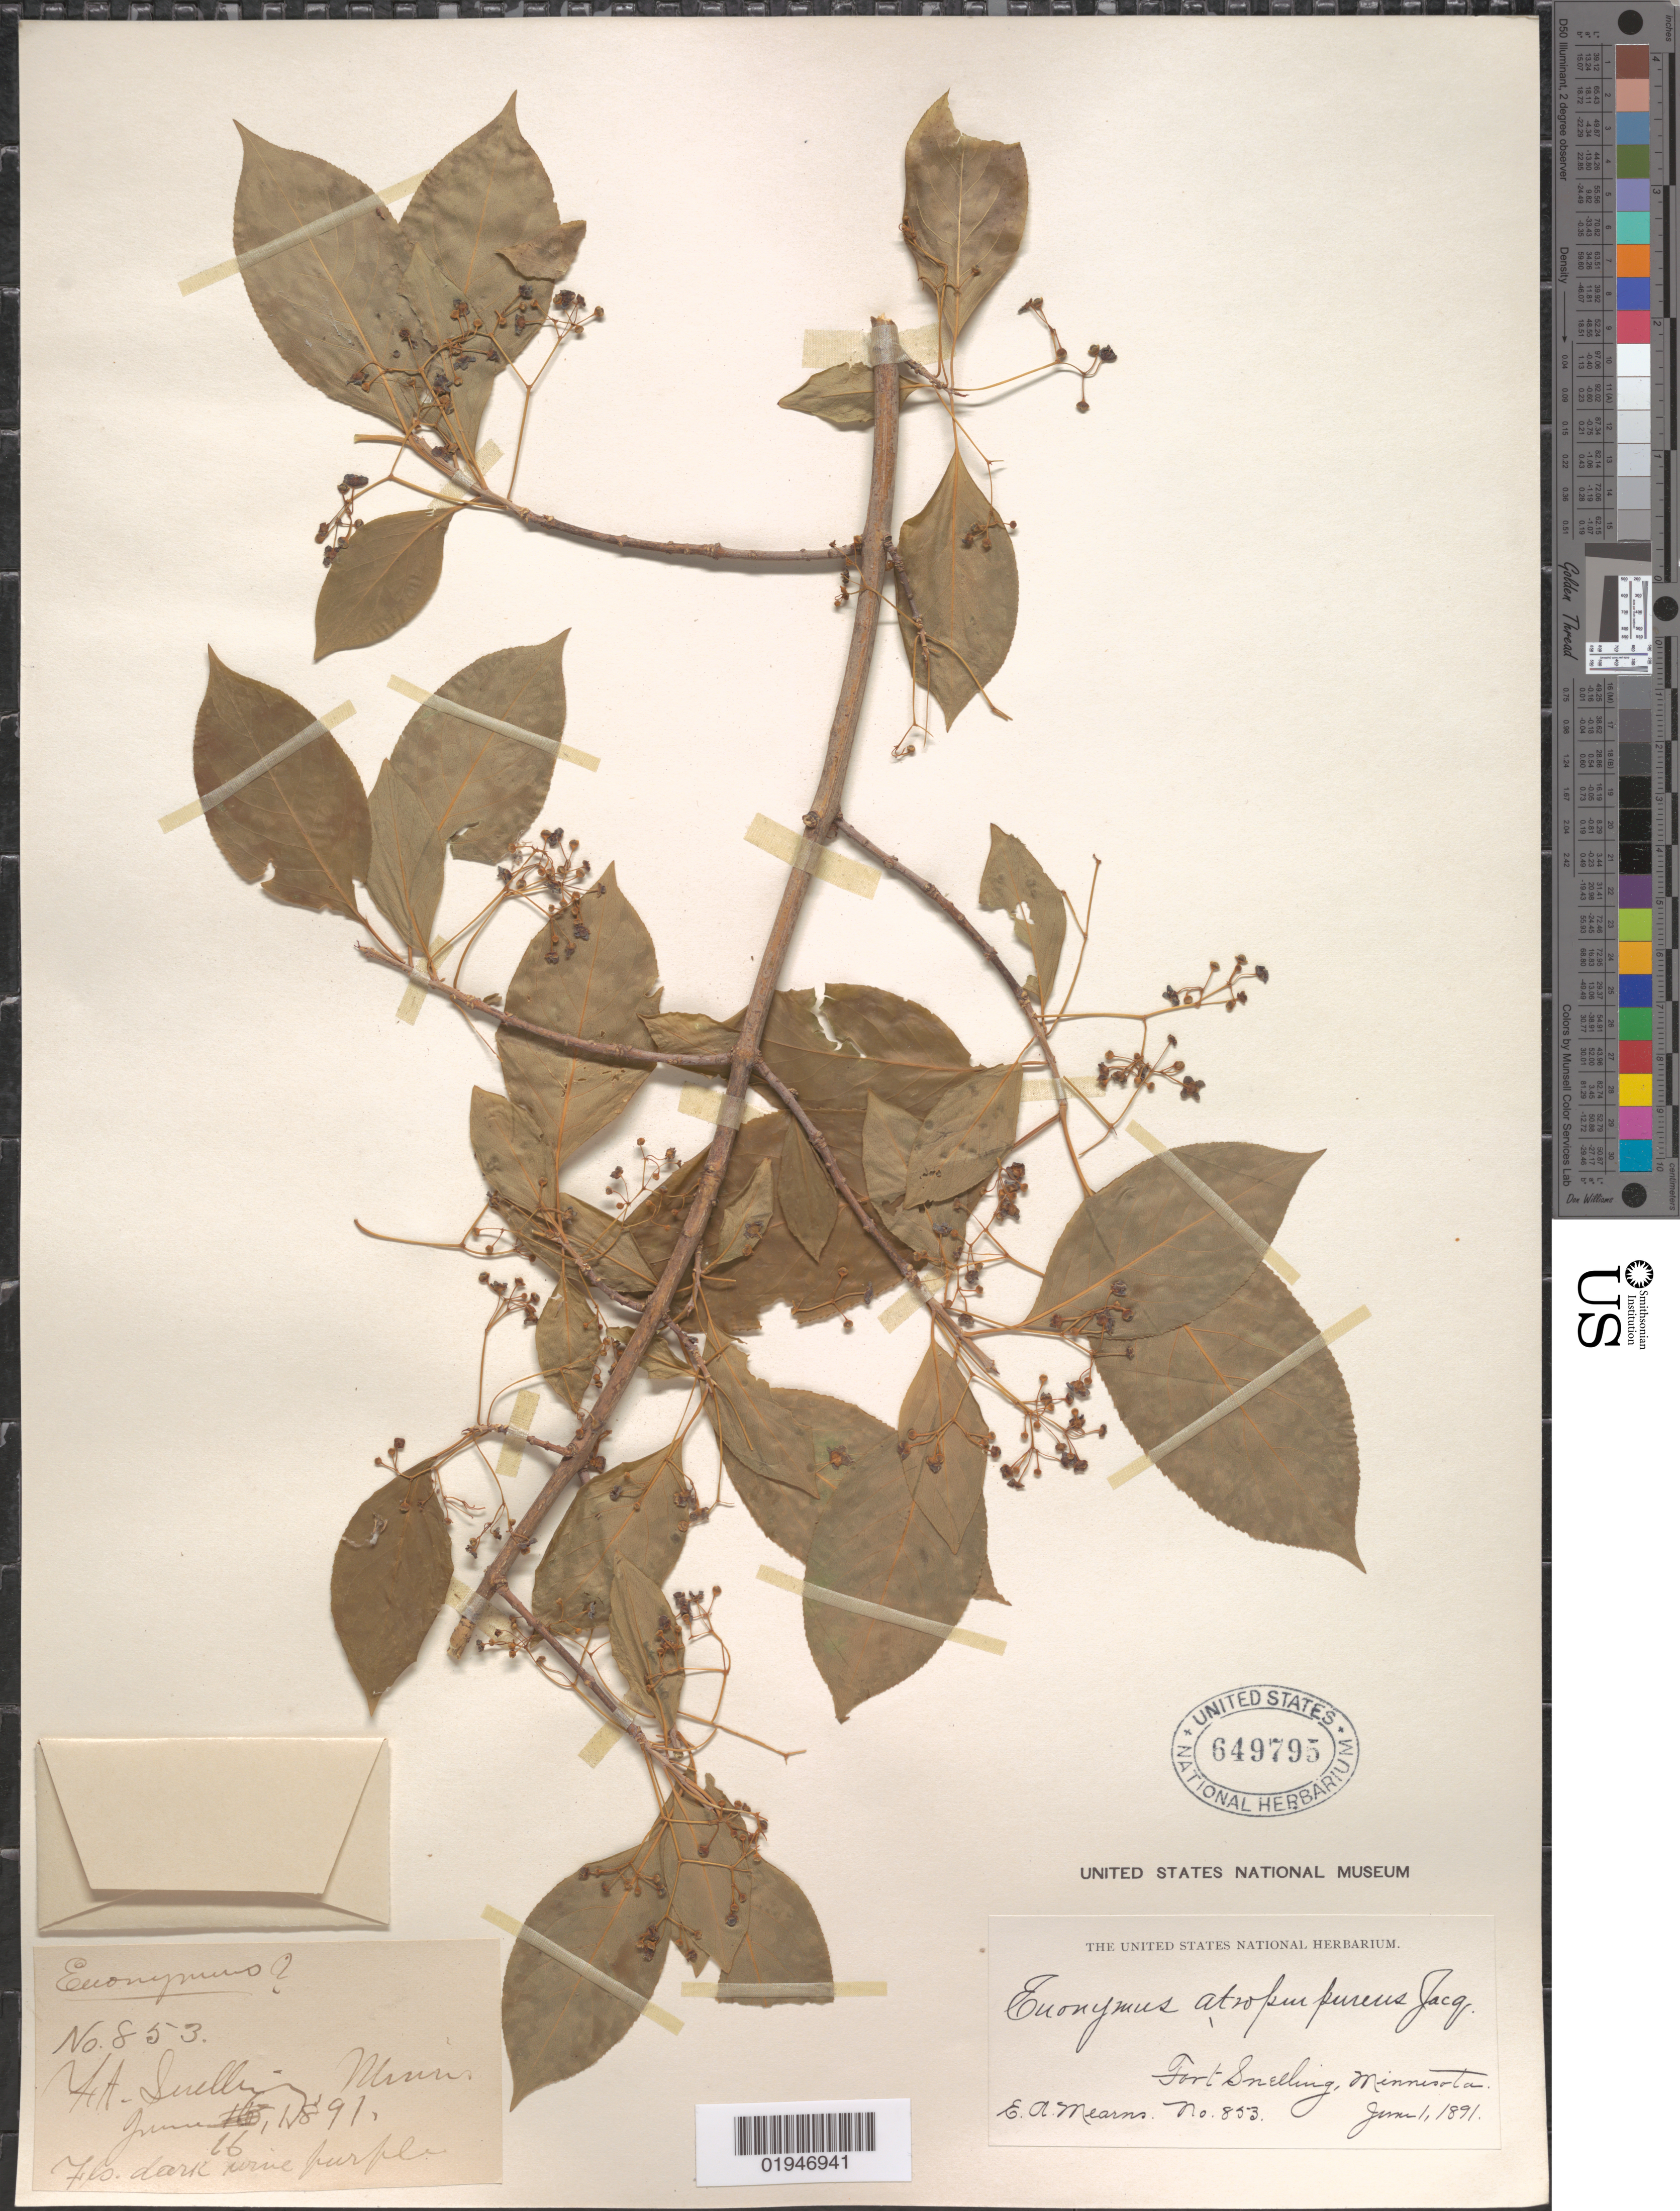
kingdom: Plantae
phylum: Tracheophyta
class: Magnoliopsida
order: Celastrales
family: Celastraceae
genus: Euonymus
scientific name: Euonymus atropurpureus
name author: Jacq.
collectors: E. A. Mearns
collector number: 853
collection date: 1891-06-16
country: United States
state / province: Minnesota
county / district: Hennepin County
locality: Ft. Snelling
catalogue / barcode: US 649795